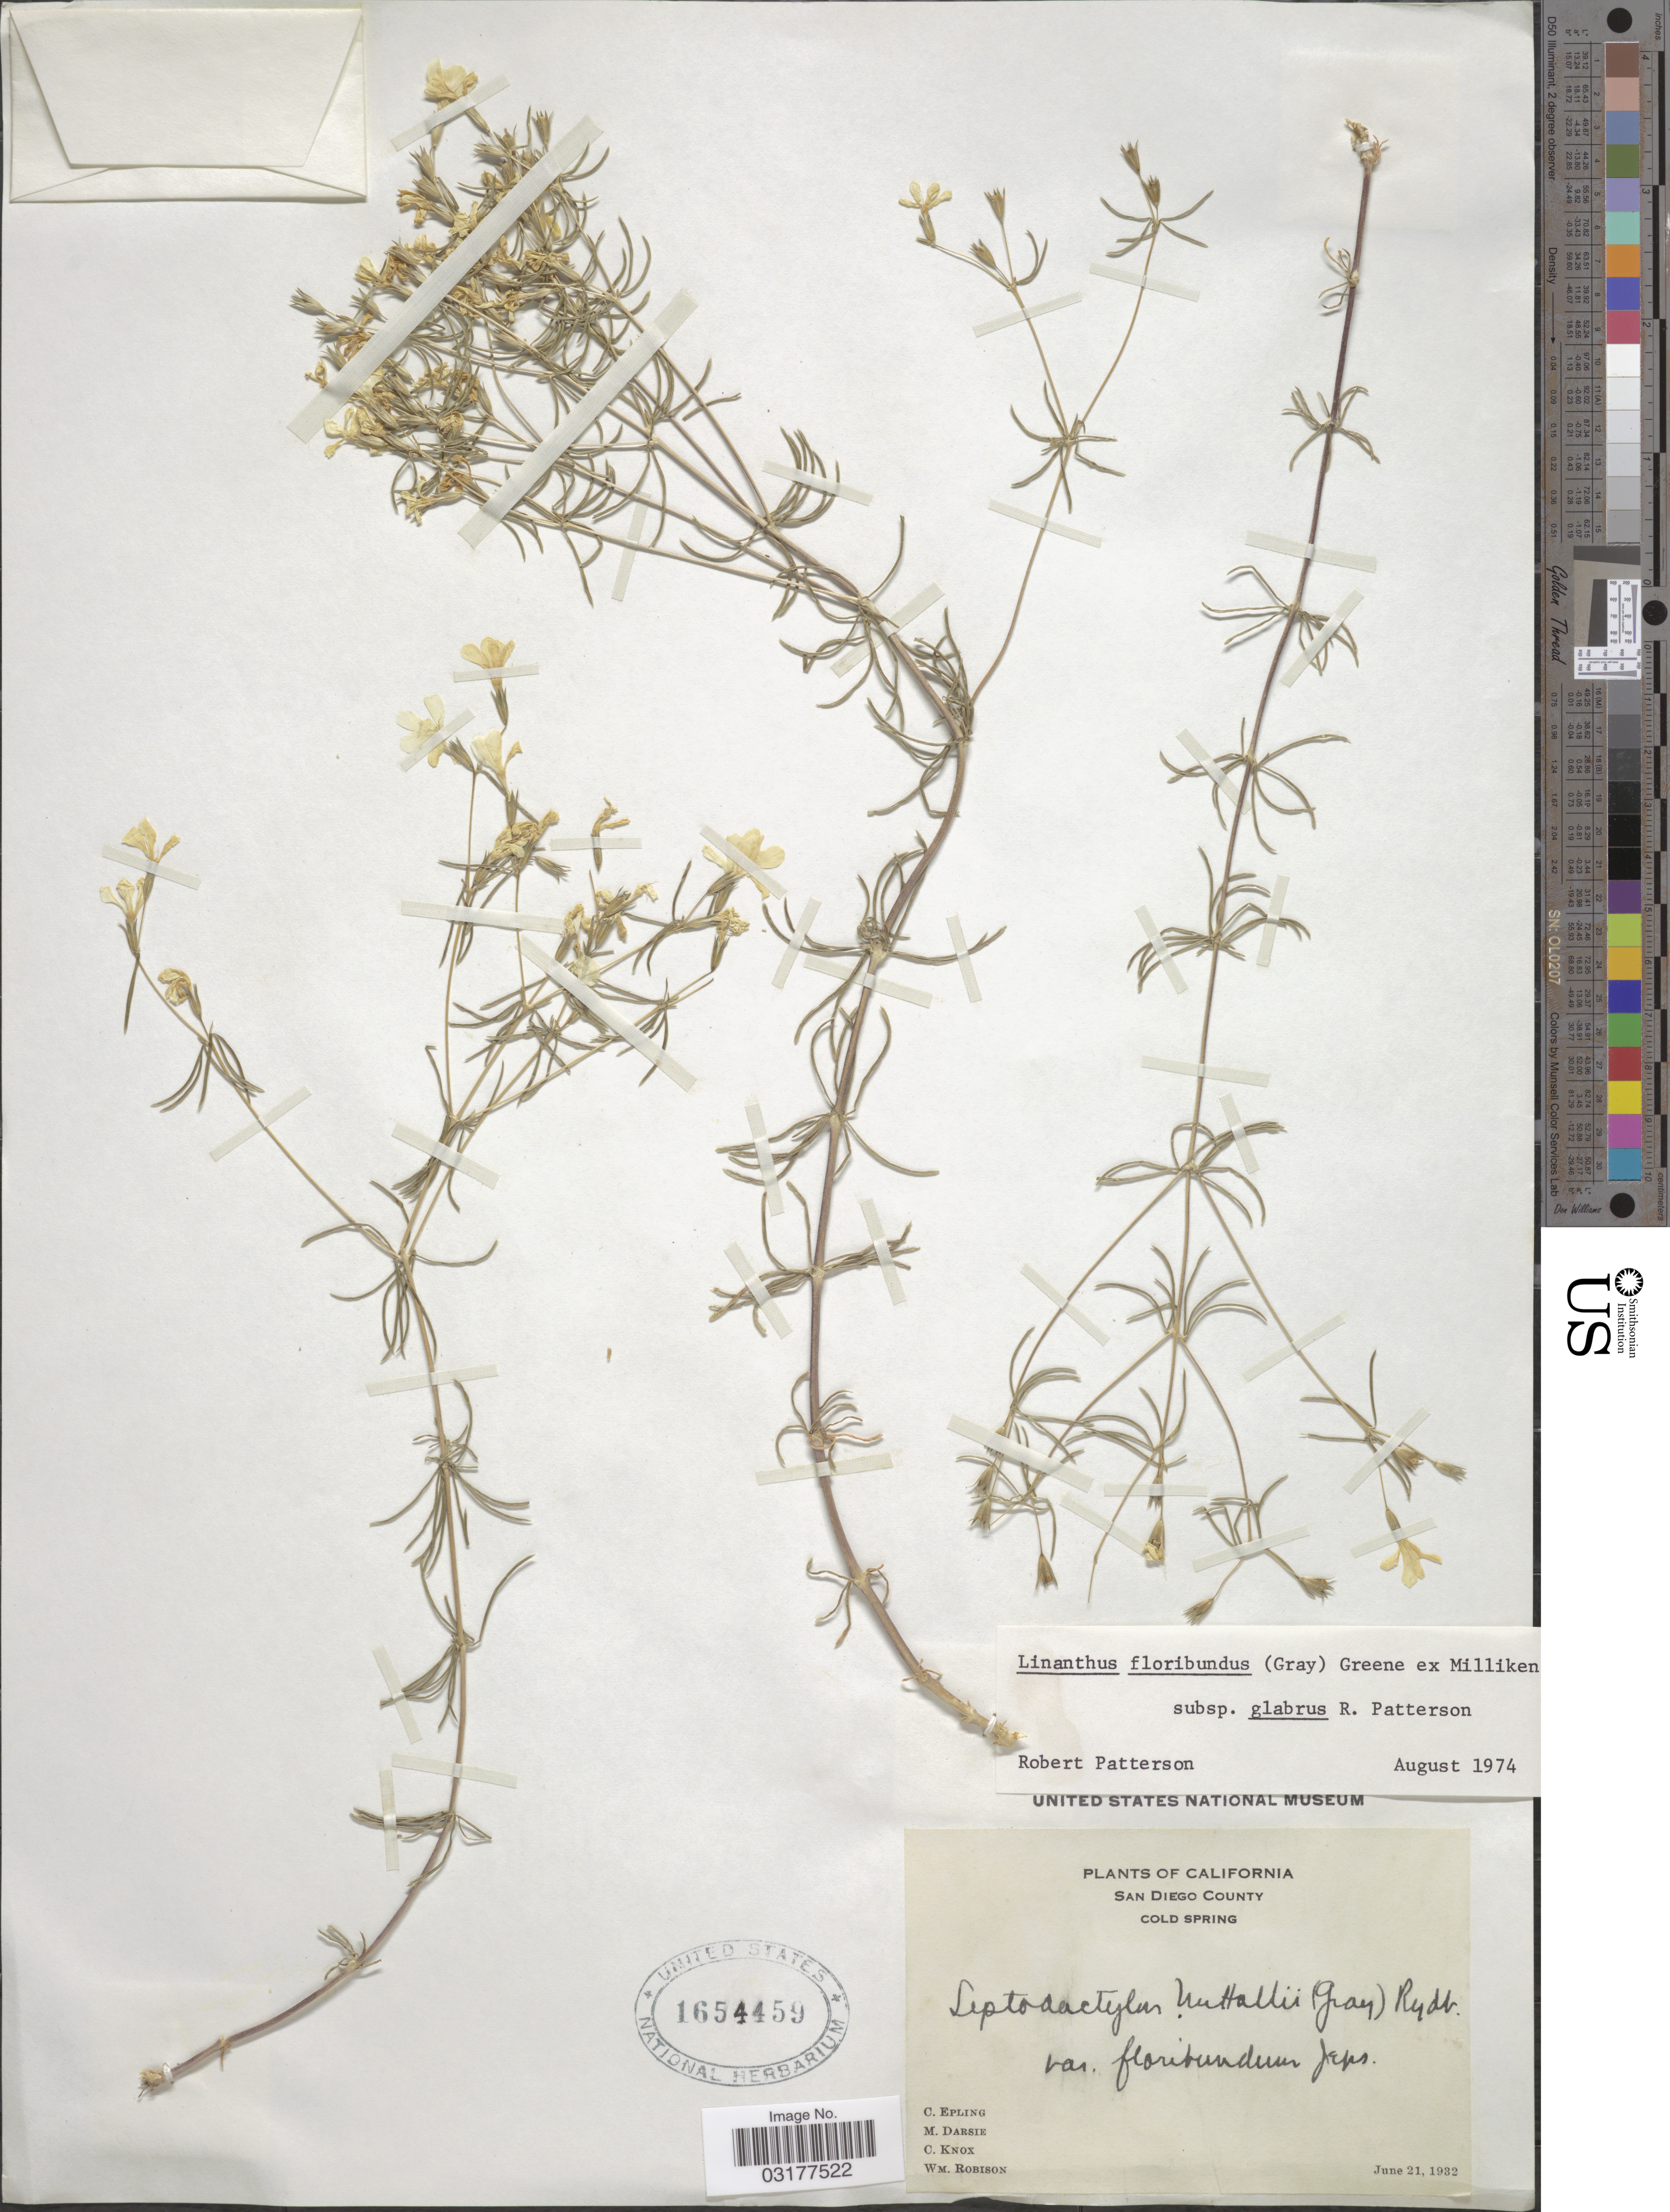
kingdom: Plantae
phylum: Tracheophyta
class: Magnoliopsida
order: Ericales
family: Polemoniaceae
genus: Leptosiphon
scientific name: Leptosiphon floribundus subsp. glaber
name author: (R. Patt.) J.M. Porter & L.A. Johnson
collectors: C. C. Epling, M. Darsie, C. Knox & W. Robinson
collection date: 1932-06-21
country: United States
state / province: California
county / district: San Diego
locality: San Diego County. Cold Spring.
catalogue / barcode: US 1654459